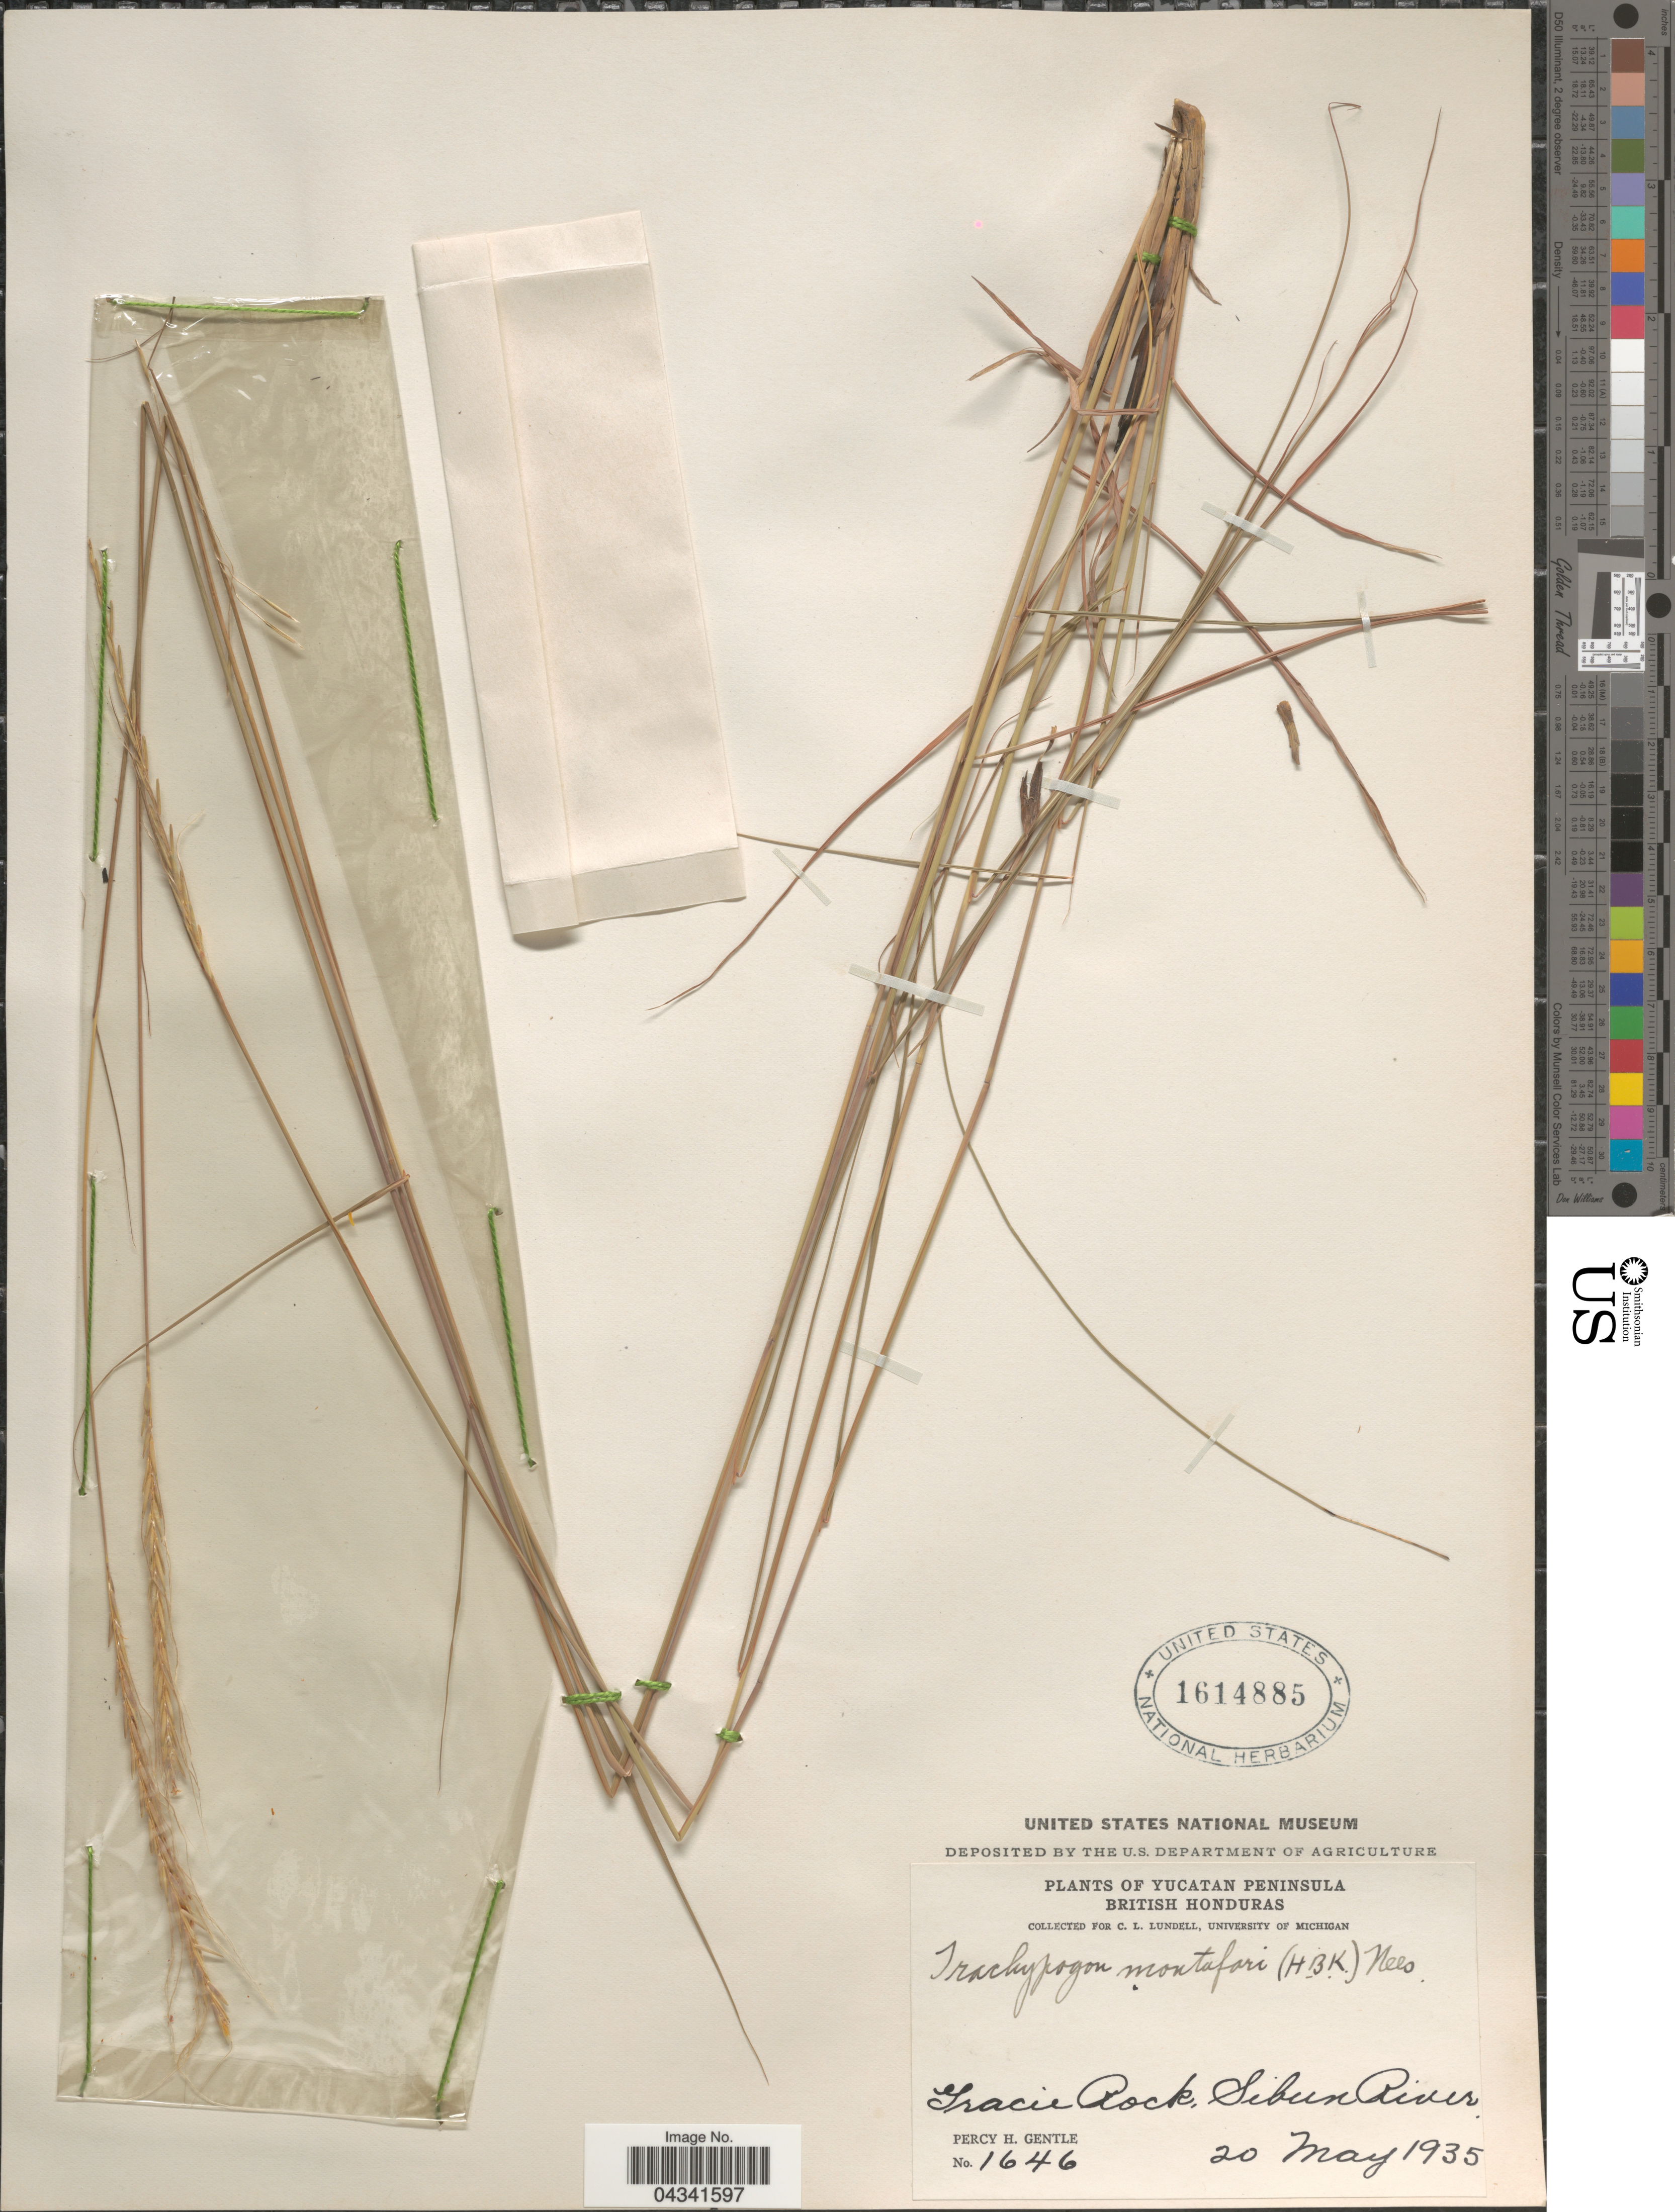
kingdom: Plantae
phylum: Tracheophyta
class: Liliopsida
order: Poales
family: Poaceae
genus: Trachypogon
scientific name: Trachypogon spicatus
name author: (L. f.) Kuntze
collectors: P. H. Gentle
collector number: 1646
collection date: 1935-05-20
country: Belize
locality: Yucatan Peninsula. British Honduras. Gracie Rock, Sibun River.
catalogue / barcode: US 1614885